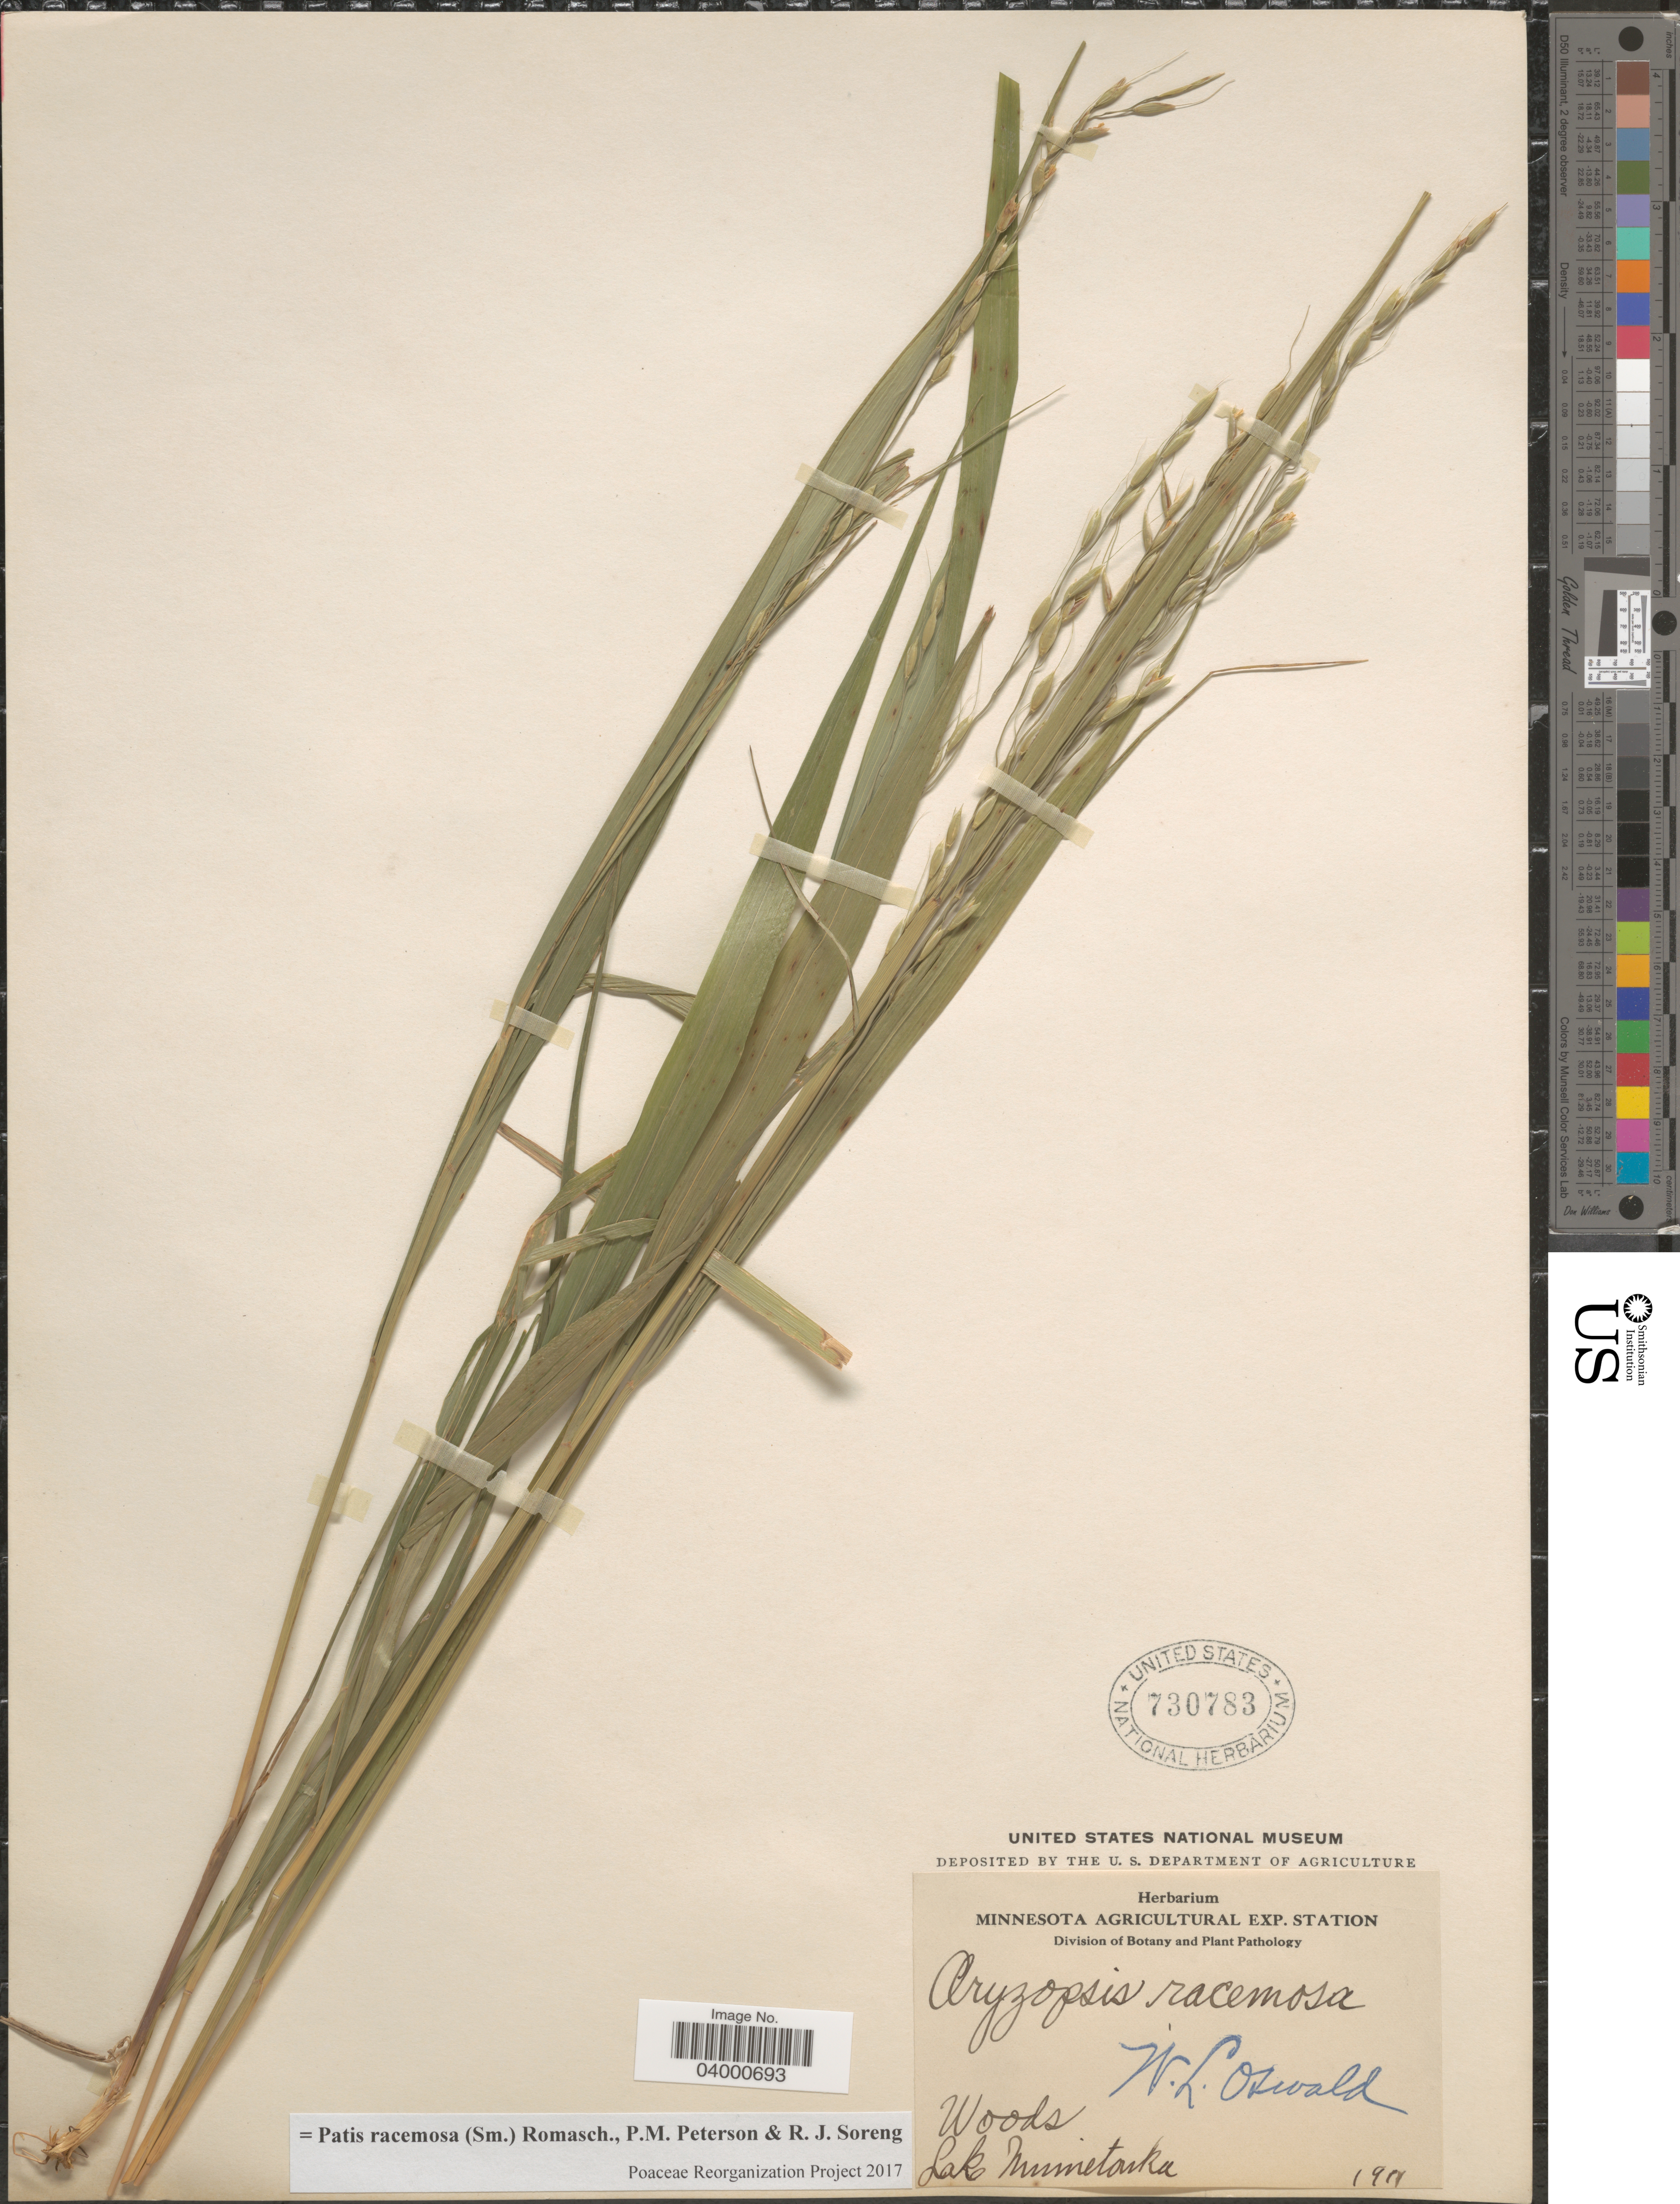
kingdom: Plantae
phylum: Tracheophyta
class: Liliopsida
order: Poales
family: Poaceae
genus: Patis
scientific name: Patis racemosa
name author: (Sm.) Romasch. et al.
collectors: W. Oswald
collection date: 1911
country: United States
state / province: Minnesota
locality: Lake Minnetonka.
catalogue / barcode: US 730783